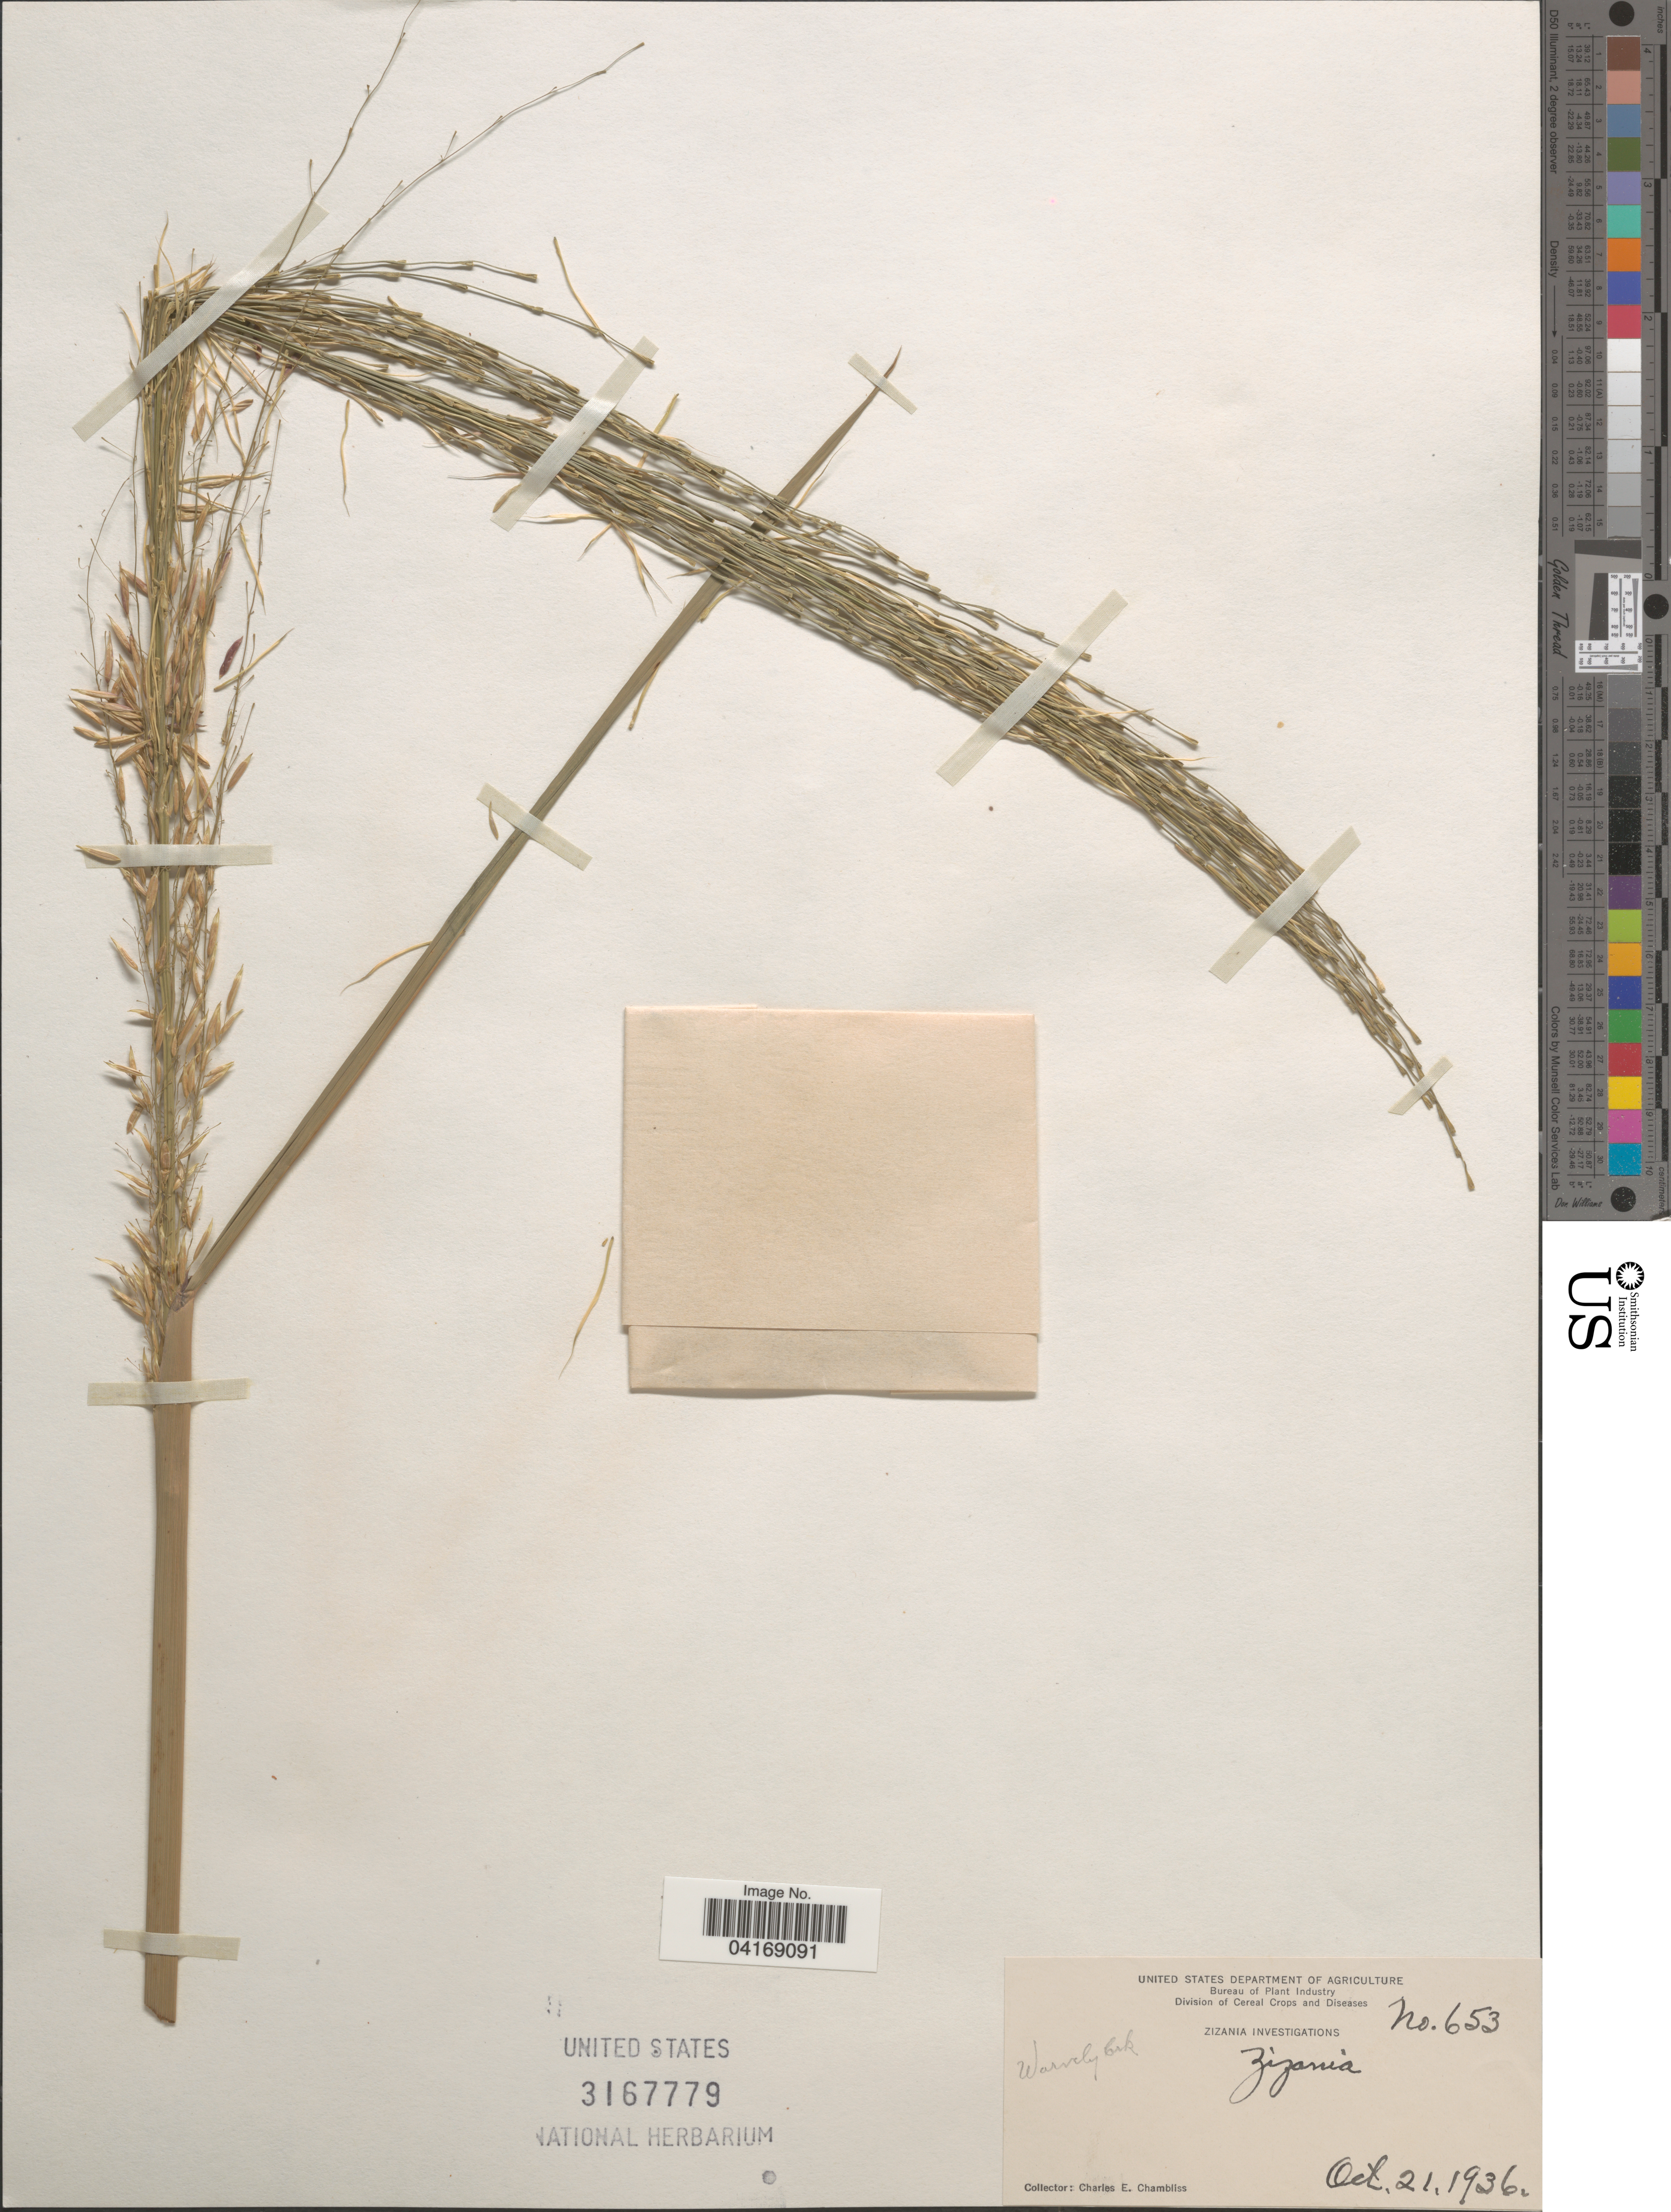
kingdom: Plantae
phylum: Tracheophyta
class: Liliopsida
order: Poales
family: Poaceae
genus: Zizania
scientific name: Zizania sp.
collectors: C. Chambliss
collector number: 653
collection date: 1936-10-21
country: United States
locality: Waverly Crk.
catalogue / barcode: US 3167779